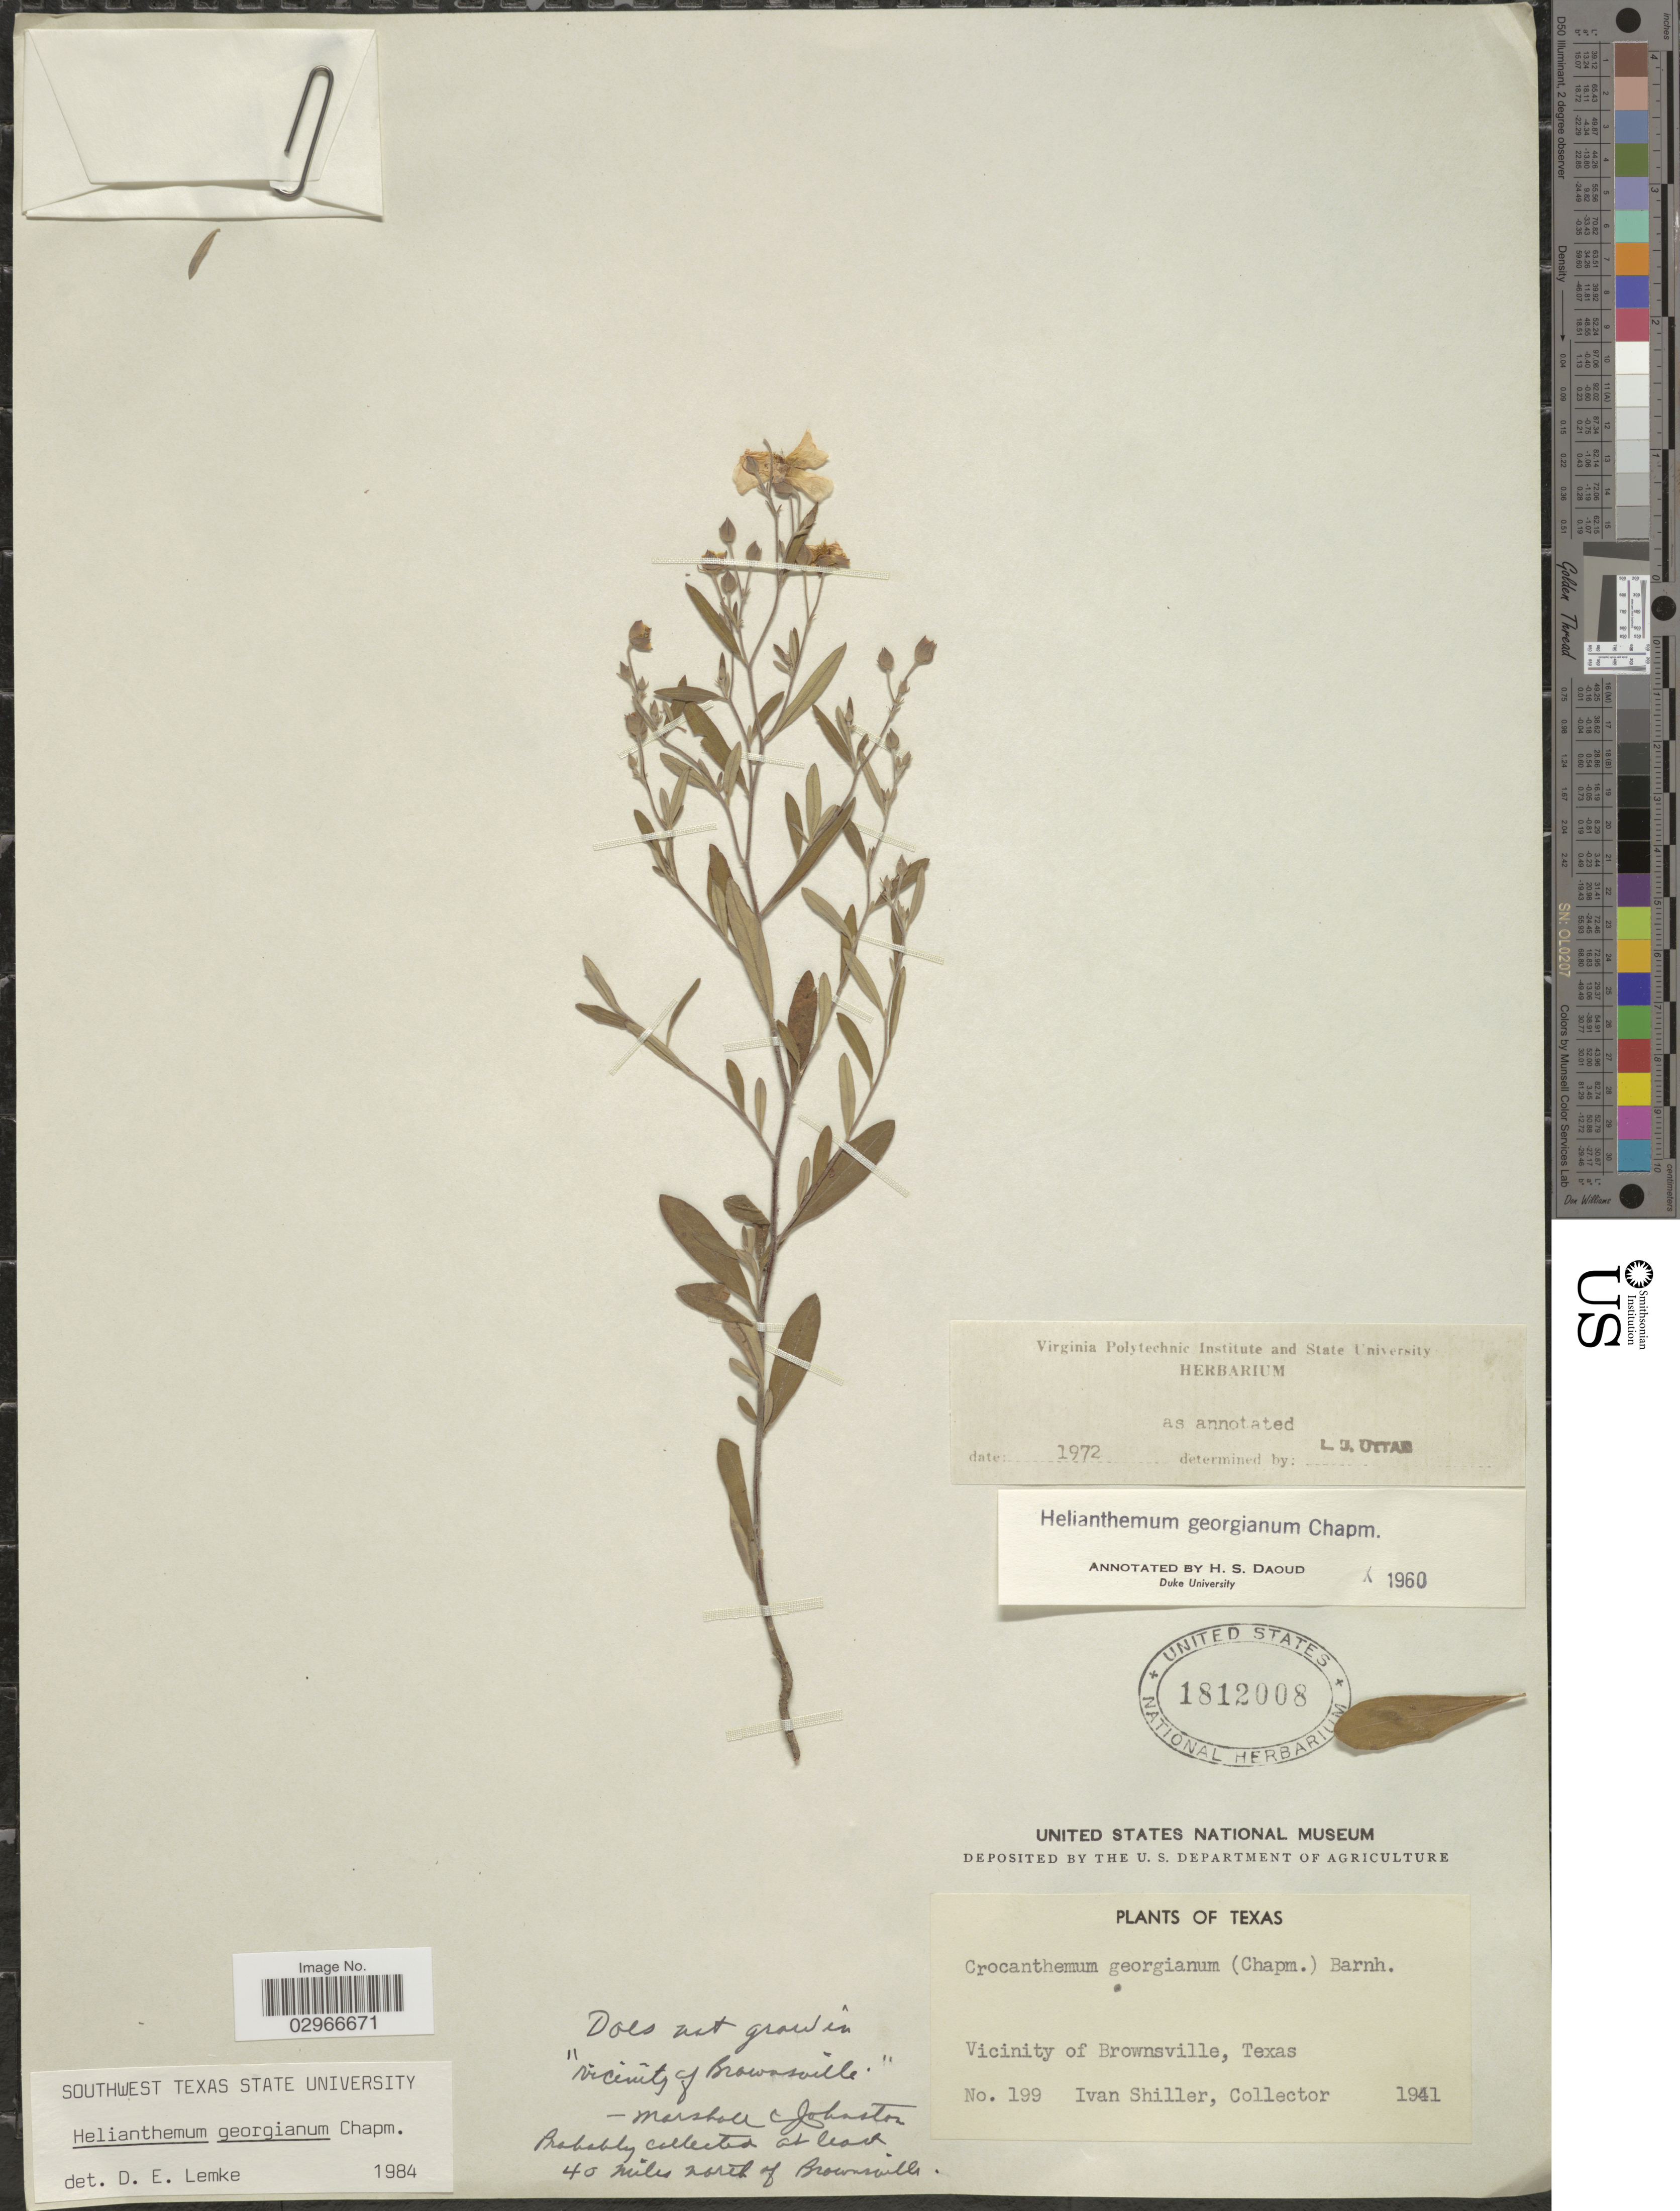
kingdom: Plantae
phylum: Tracheophyta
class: Magnoliopsida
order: Malvales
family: Cistaceae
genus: Helianthemum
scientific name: Helianthemum georgianum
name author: Chapm.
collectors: I. Shiller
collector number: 199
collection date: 1941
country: United States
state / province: Texas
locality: Vicinity of Brownsville.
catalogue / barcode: US 1812008